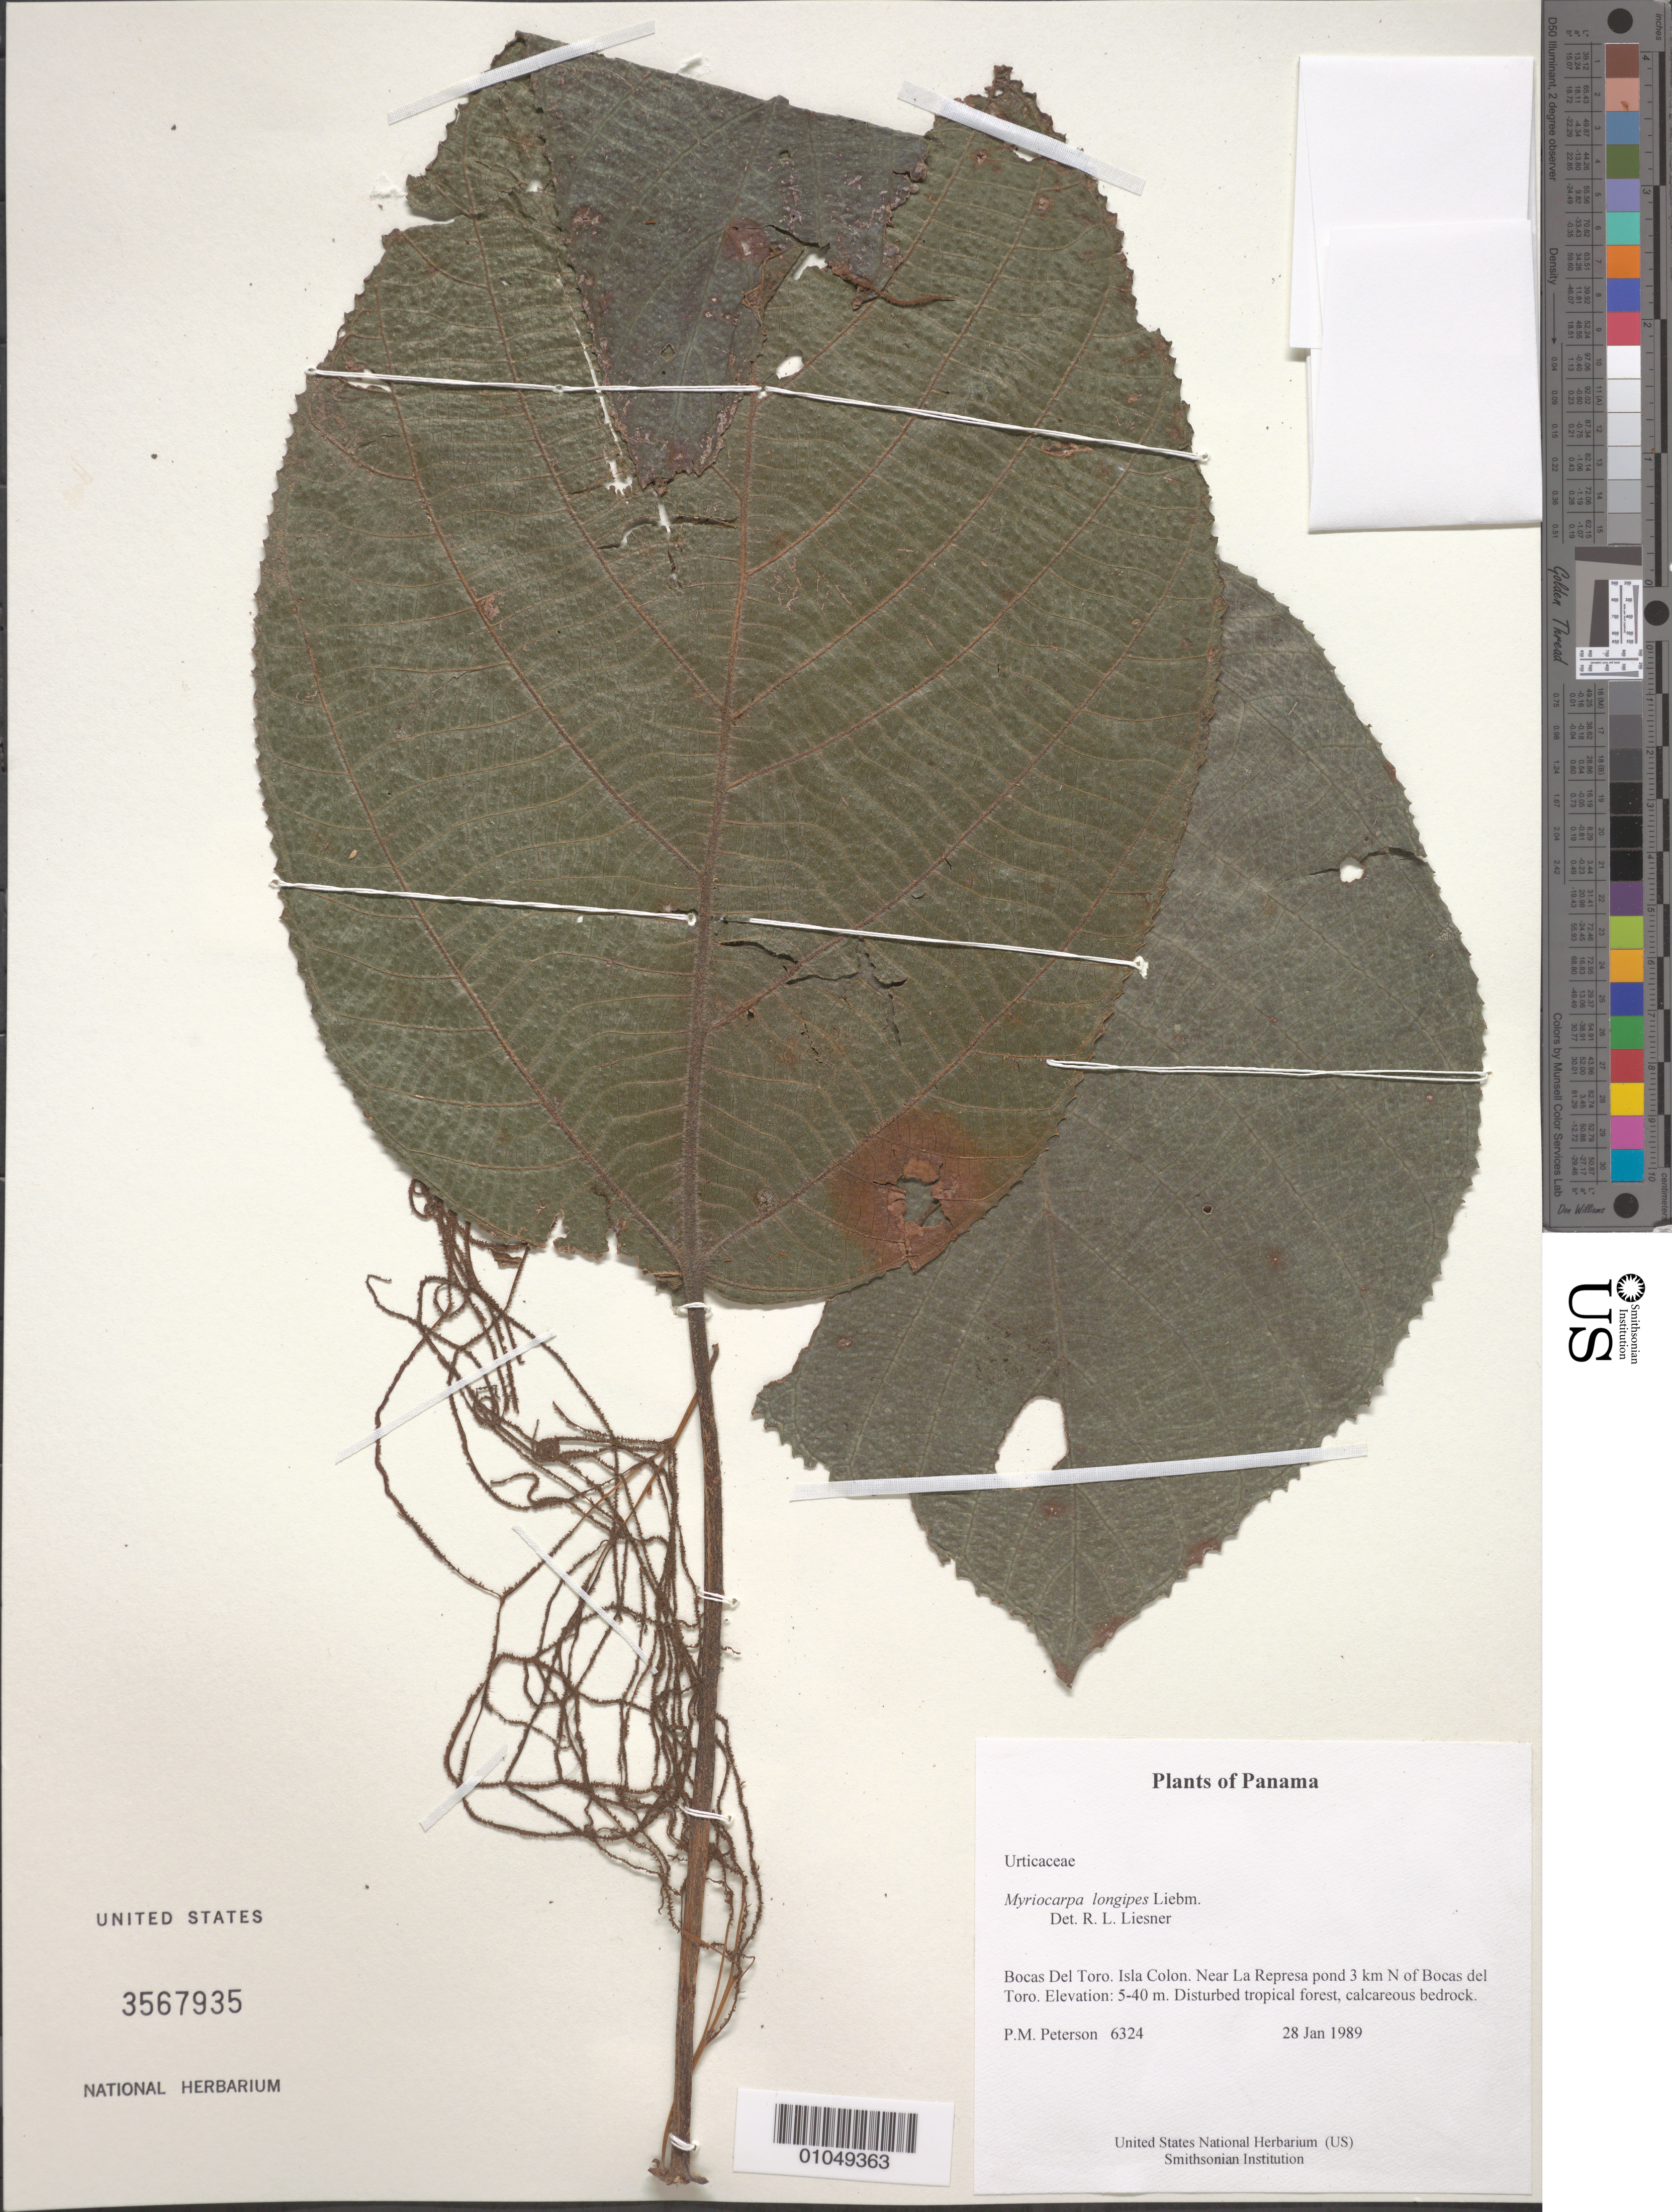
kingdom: Plantae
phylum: Tracheophyta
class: Magnoliopsida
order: Rosales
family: Urticaceae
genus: Myriocarpa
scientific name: Myriocarpa longipes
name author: Liebm.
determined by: Liesner, R. L.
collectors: P. M. Peterson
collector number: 06324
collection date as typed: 28 Jan 1989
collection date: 1989-01-28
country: Panama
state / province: Bocas del Toro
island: Colón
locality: Near La Represa pond 3 km N of Bocas del Toro.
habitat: Disturbed tropical forest, calcareous bedrock.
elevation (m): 5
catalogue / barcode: US 3567935